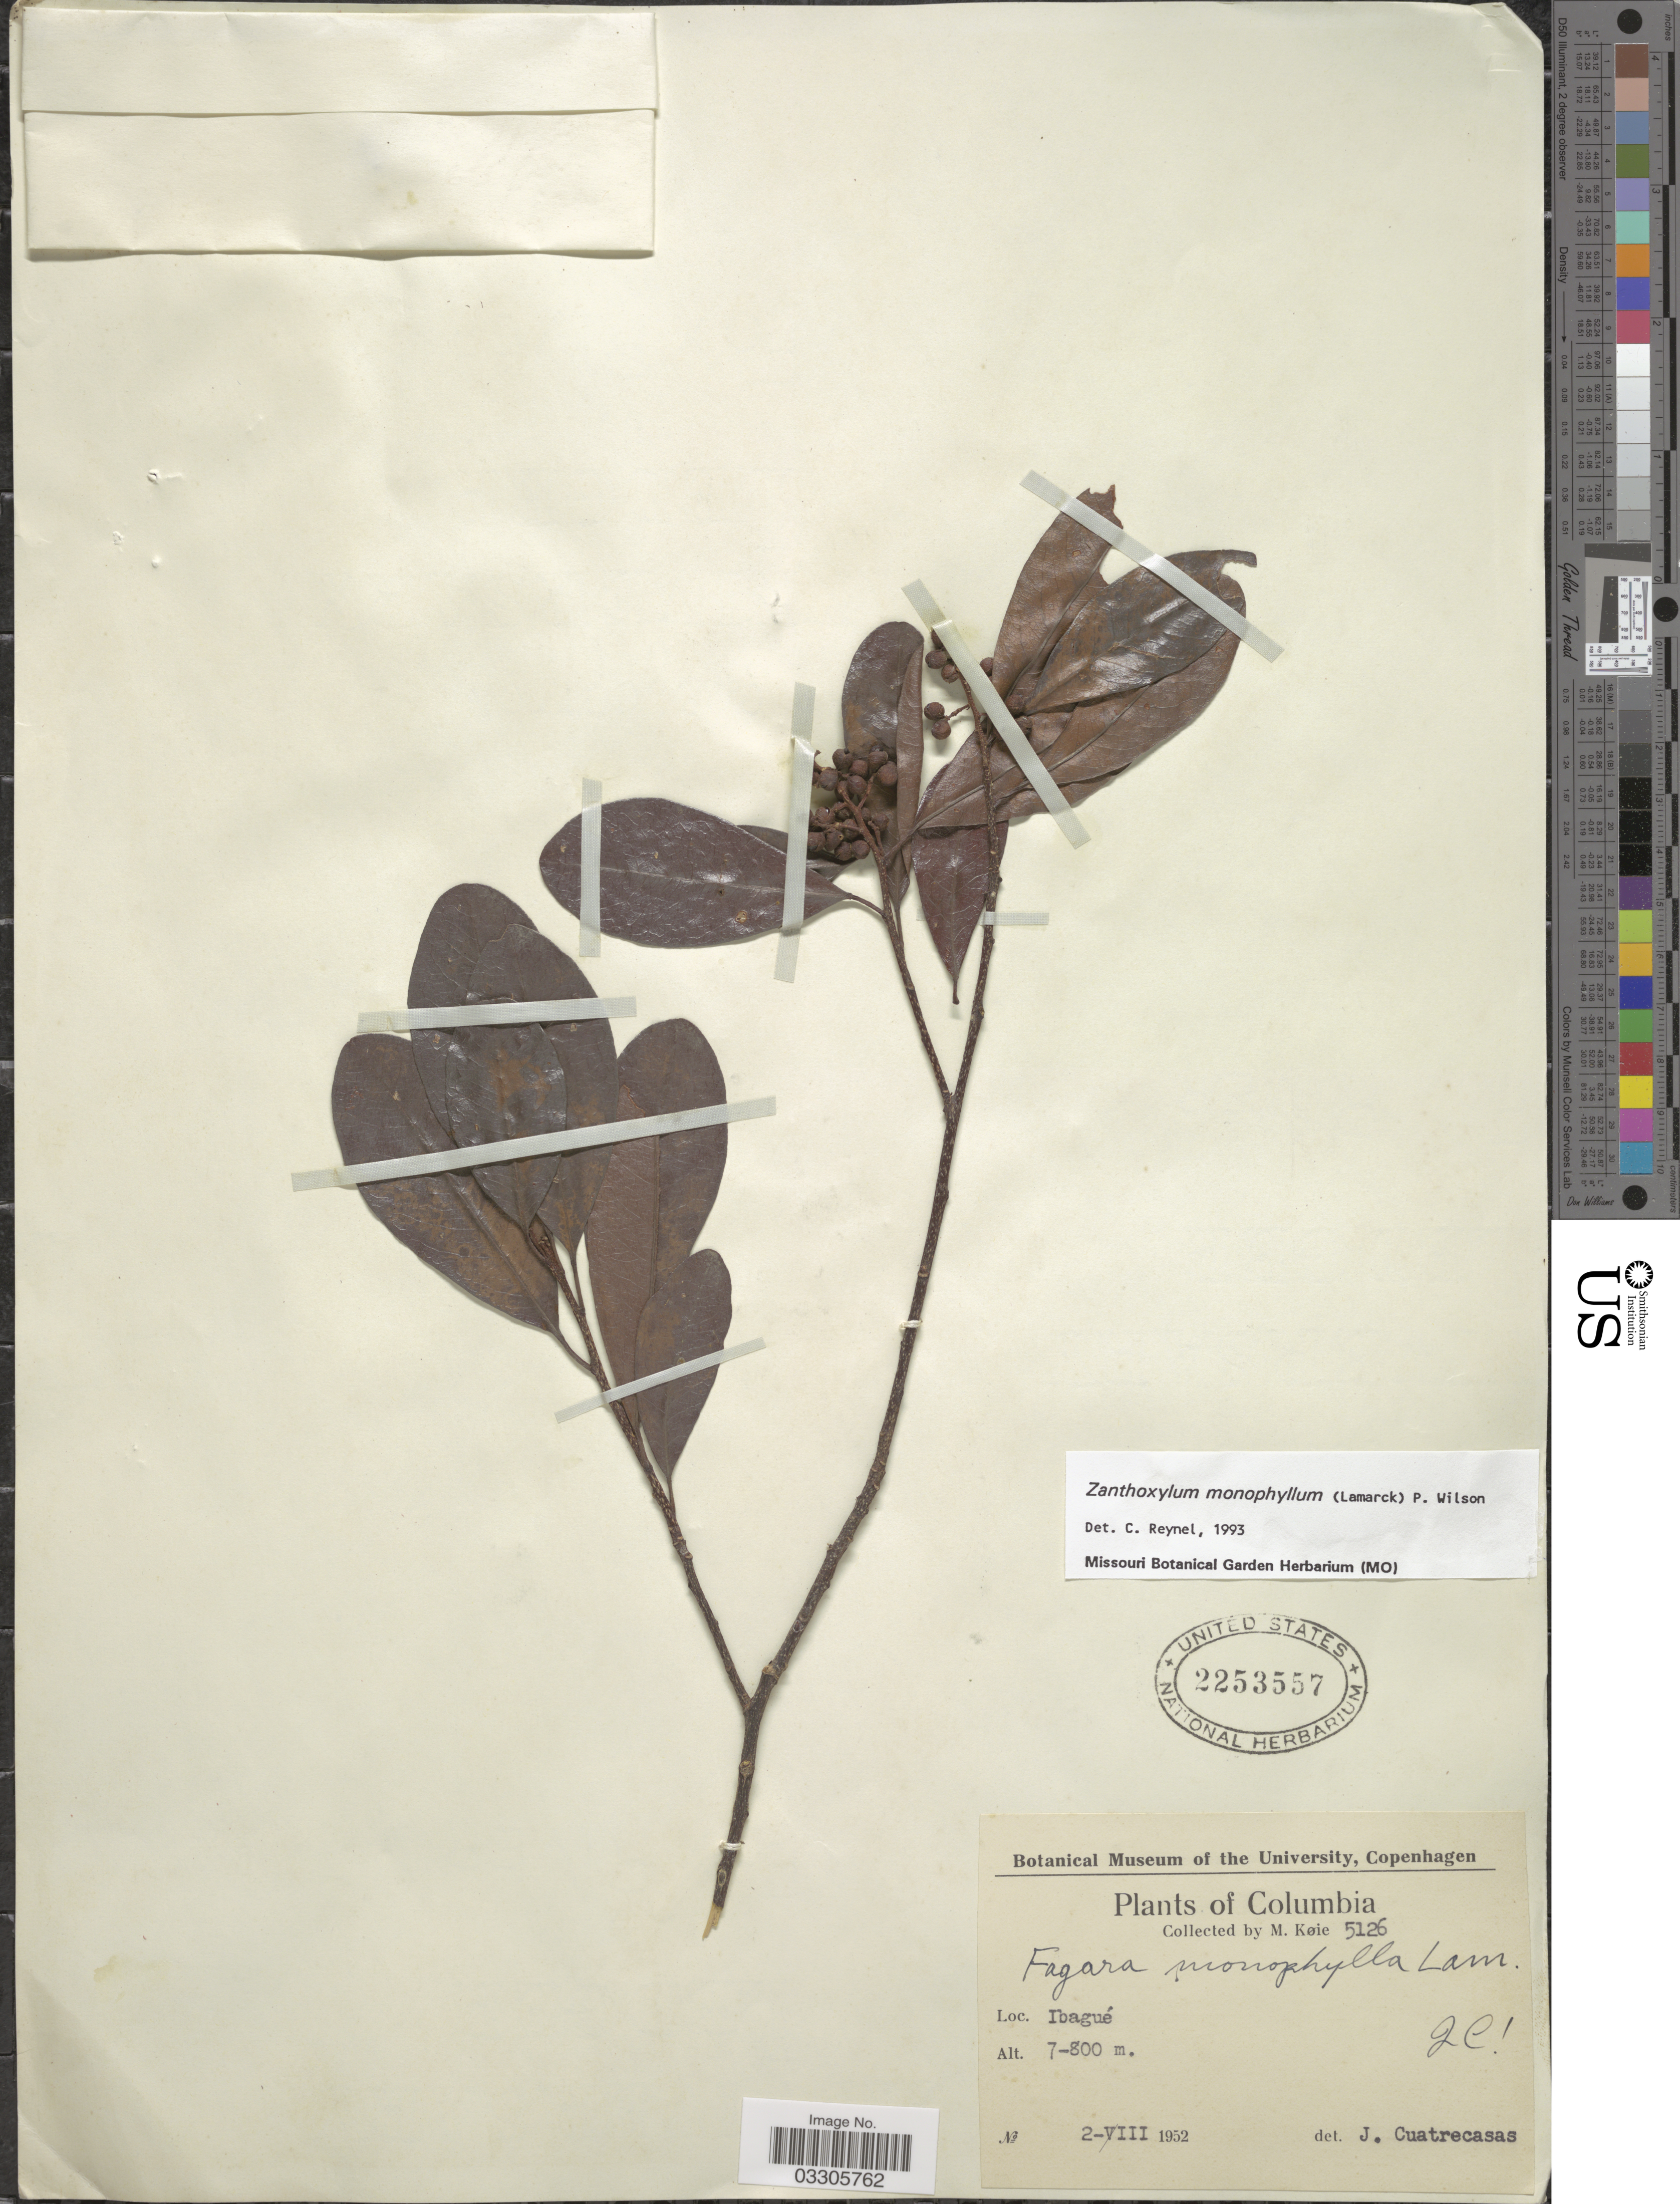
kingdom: Plantae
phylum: Tracheophyta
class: Magnoliopsida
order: Sapindales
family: Rutaceae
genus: Zanthoxylum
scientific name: Zanthoxylum monophyllum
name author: (Lam.) P. Wilson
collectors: M. Köie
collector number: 5126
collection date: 1952-08-02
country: Colombia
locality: Ibagué.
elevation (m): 700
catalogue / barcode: US 2253557